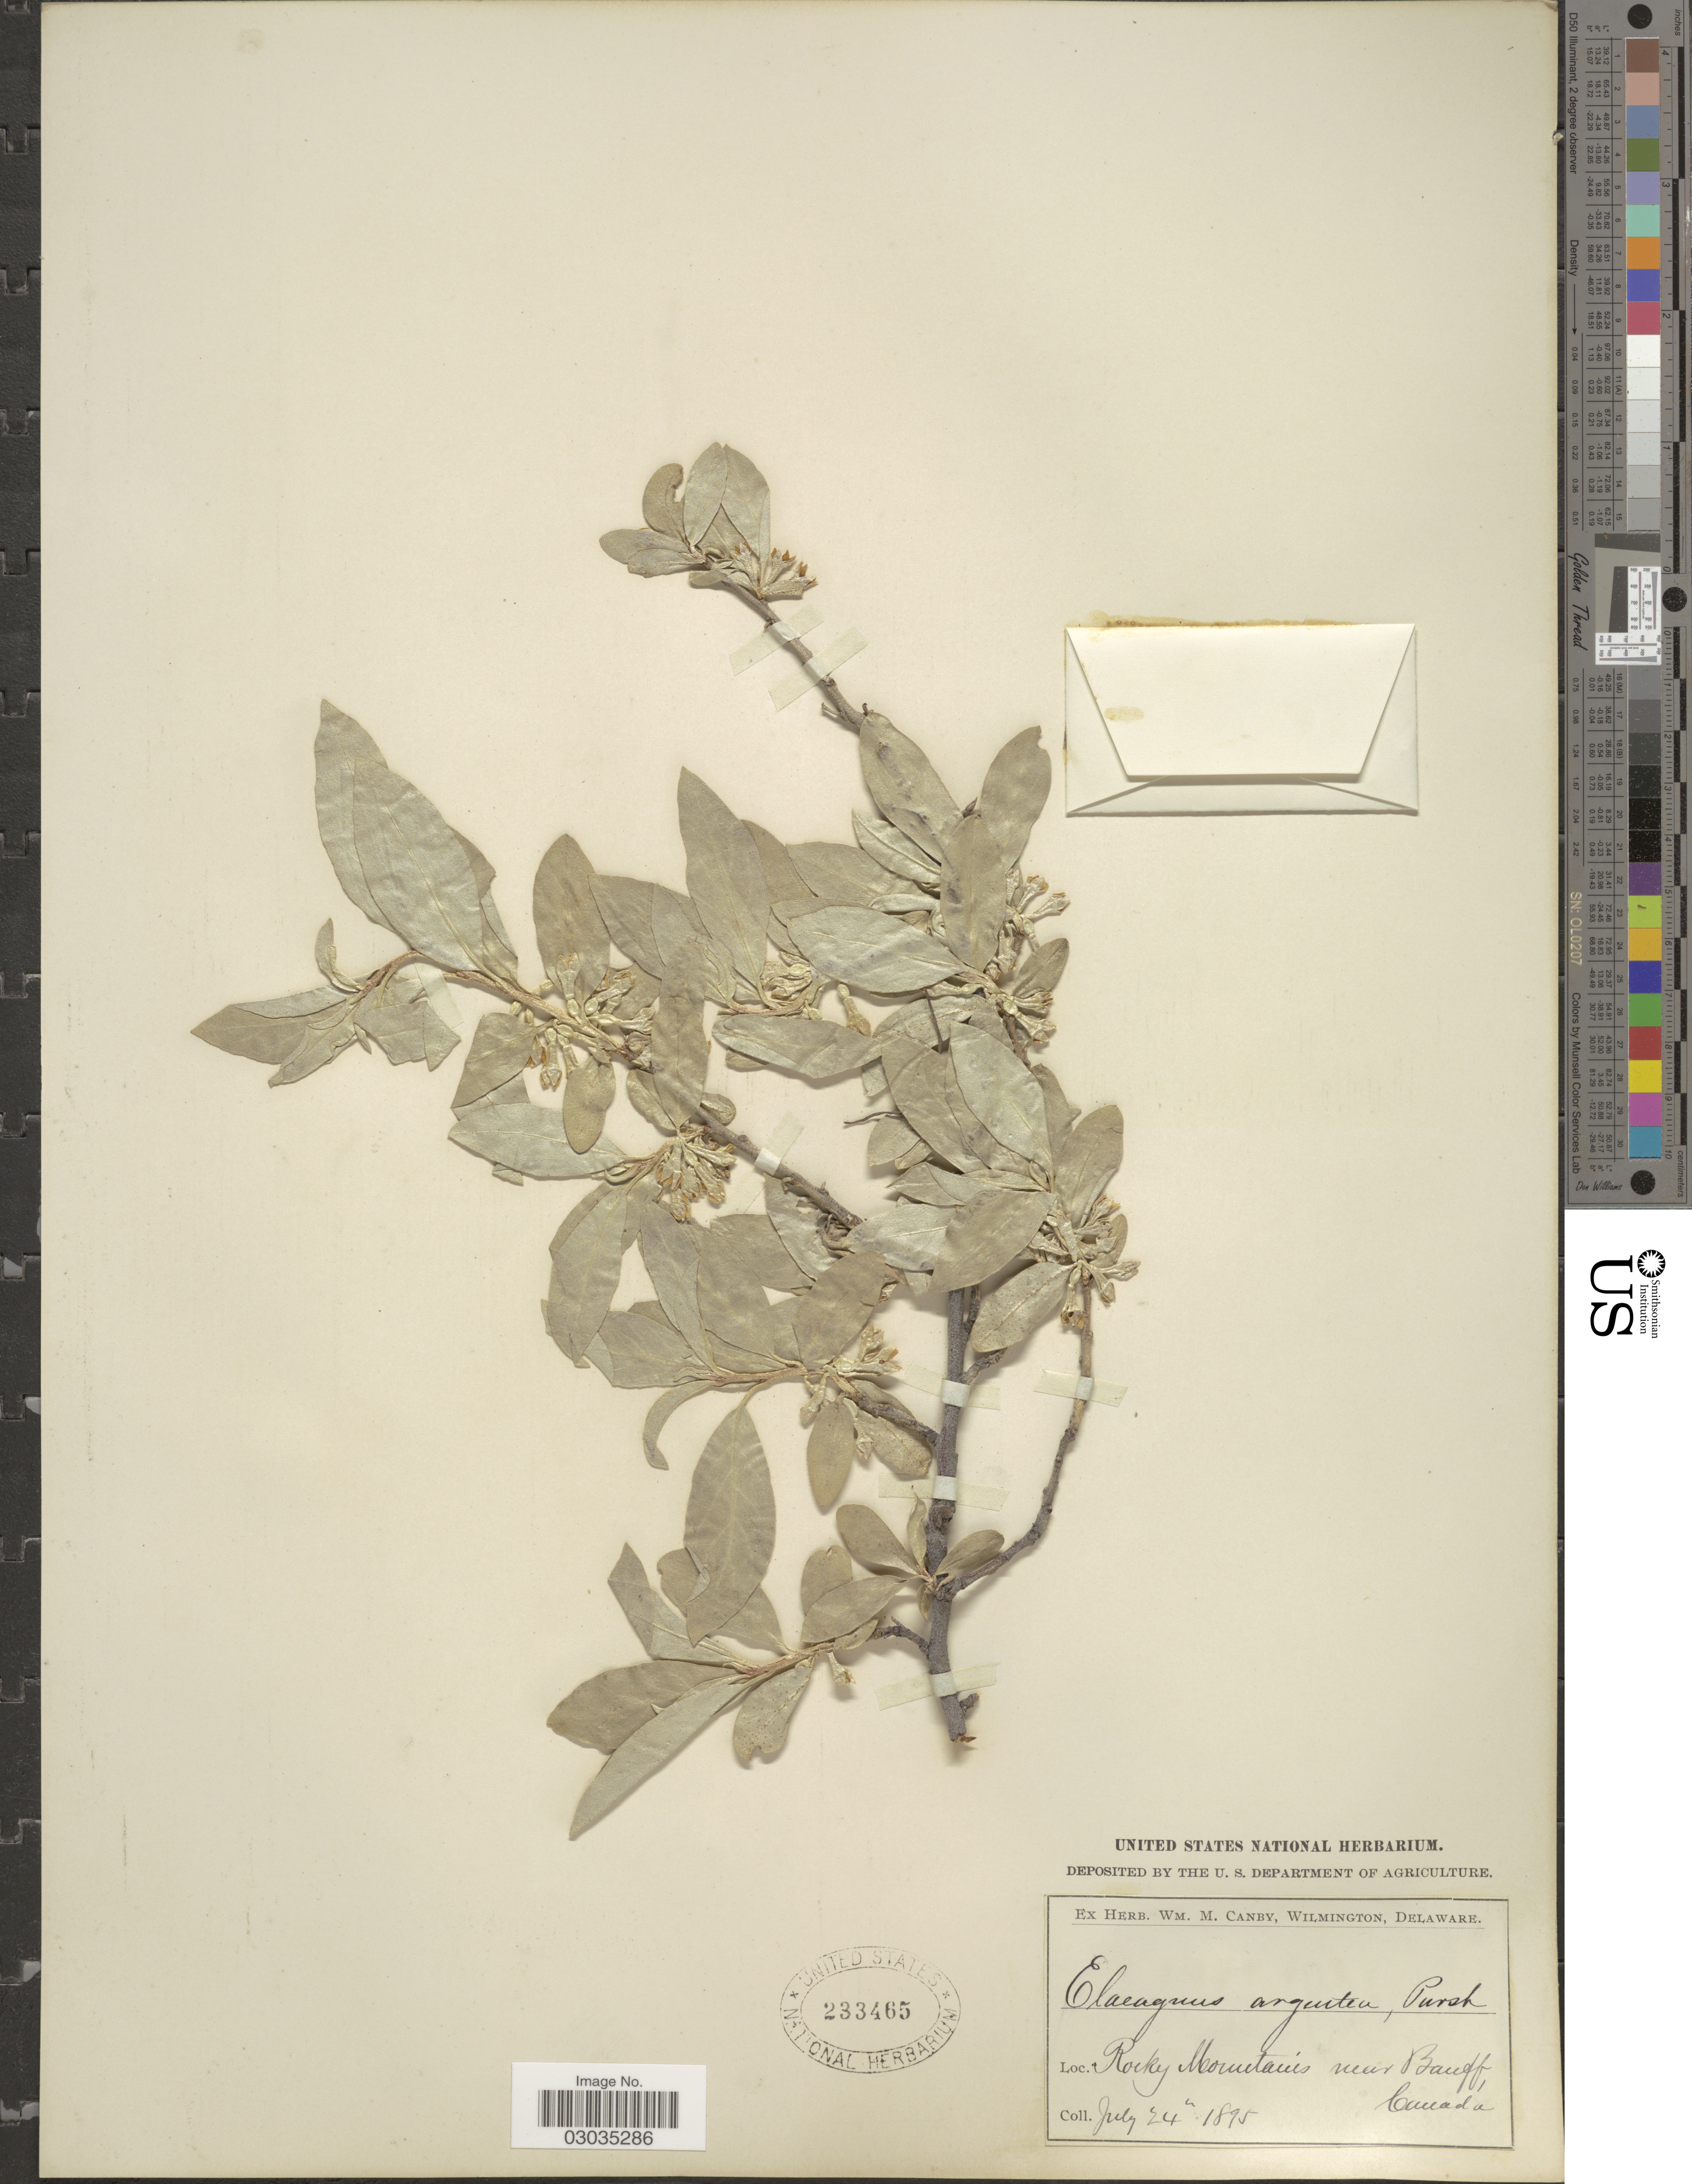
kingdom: Plantae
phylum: Tracheophyta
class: Magnoliopsida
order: Rosales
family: Elaeagnaceae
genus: Elaeagnus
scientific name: Elaeagnus commutata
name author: Bernh. ex Rydb.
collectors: ex herb. W.M. Canby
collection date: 1895-07-24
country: Canada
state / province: Alberta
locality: Rocky Mountains near Banff, Canada.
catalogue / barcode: US 233465